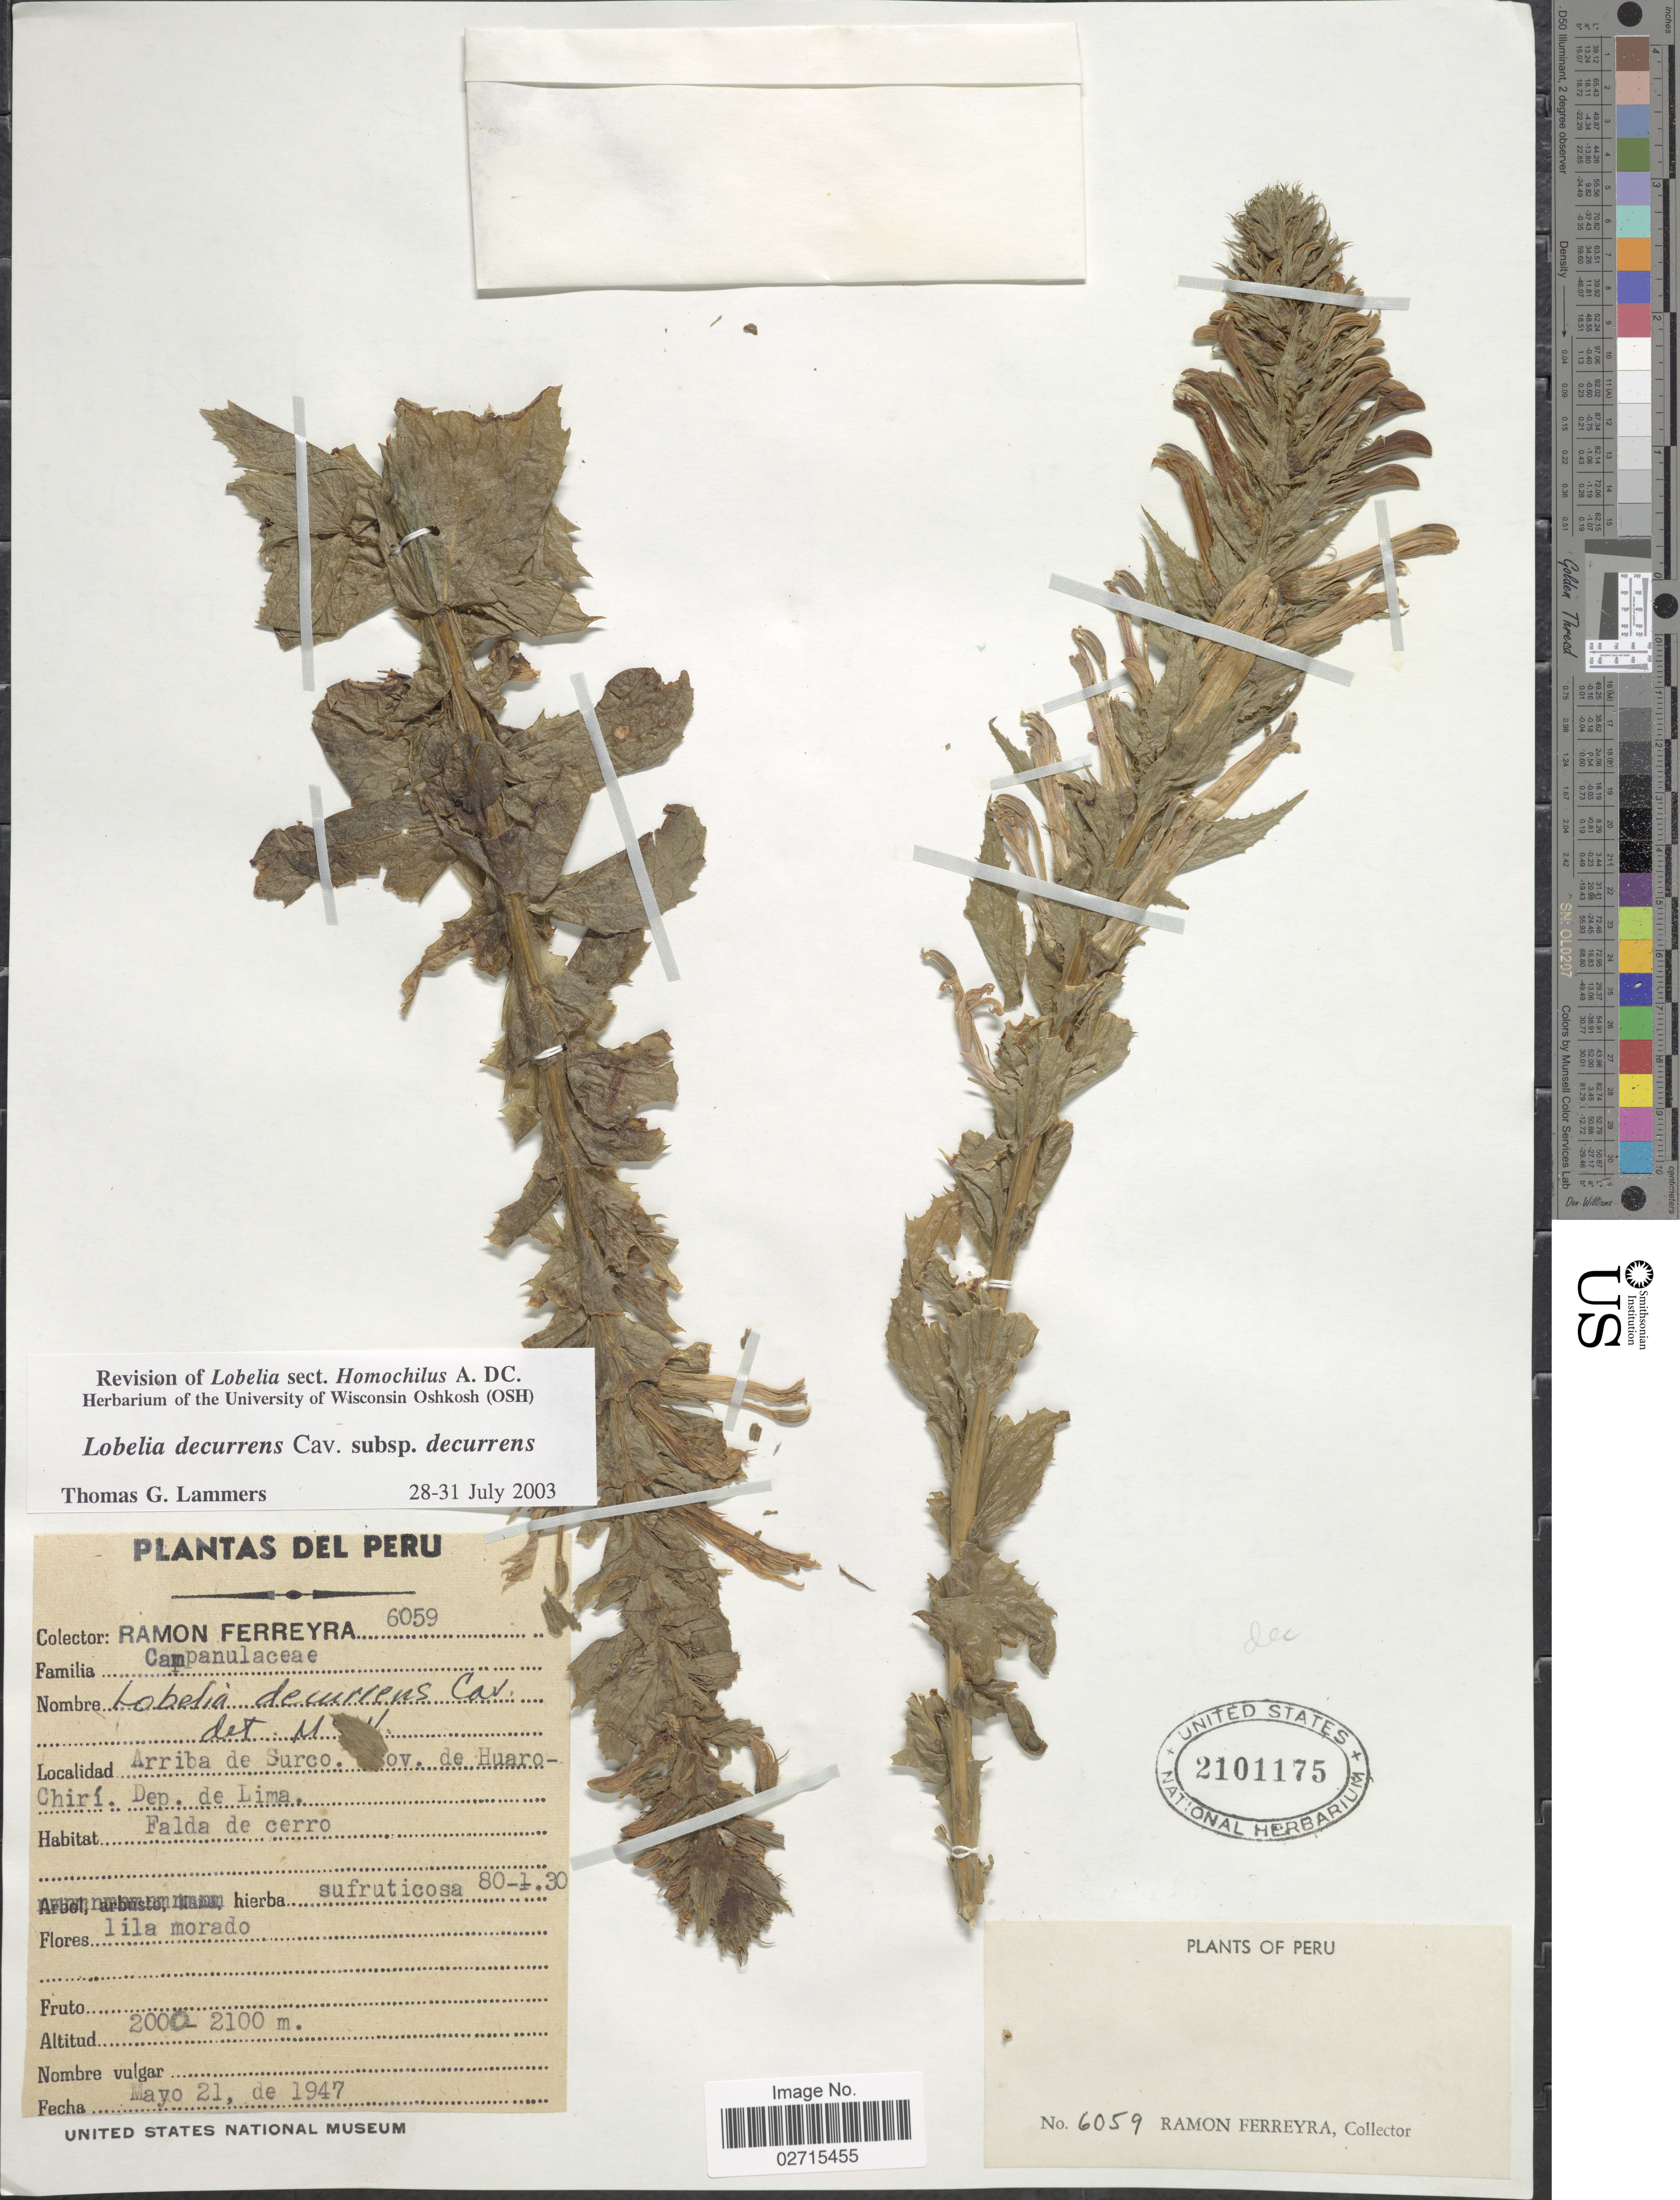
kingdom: Plantae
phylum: Tracheophyta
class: Magnoliopsida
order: Asterales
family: Campanulaceae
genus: Lobelia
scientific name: Lobelia decurrens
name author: Cav.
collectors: R. A. Ferreyra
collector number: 6059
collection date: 1947-05-21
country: Peru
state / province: Lima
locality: Arriba de Surco. Prov de Huaro-Chirí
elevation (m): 2000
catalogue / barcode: US 2101175